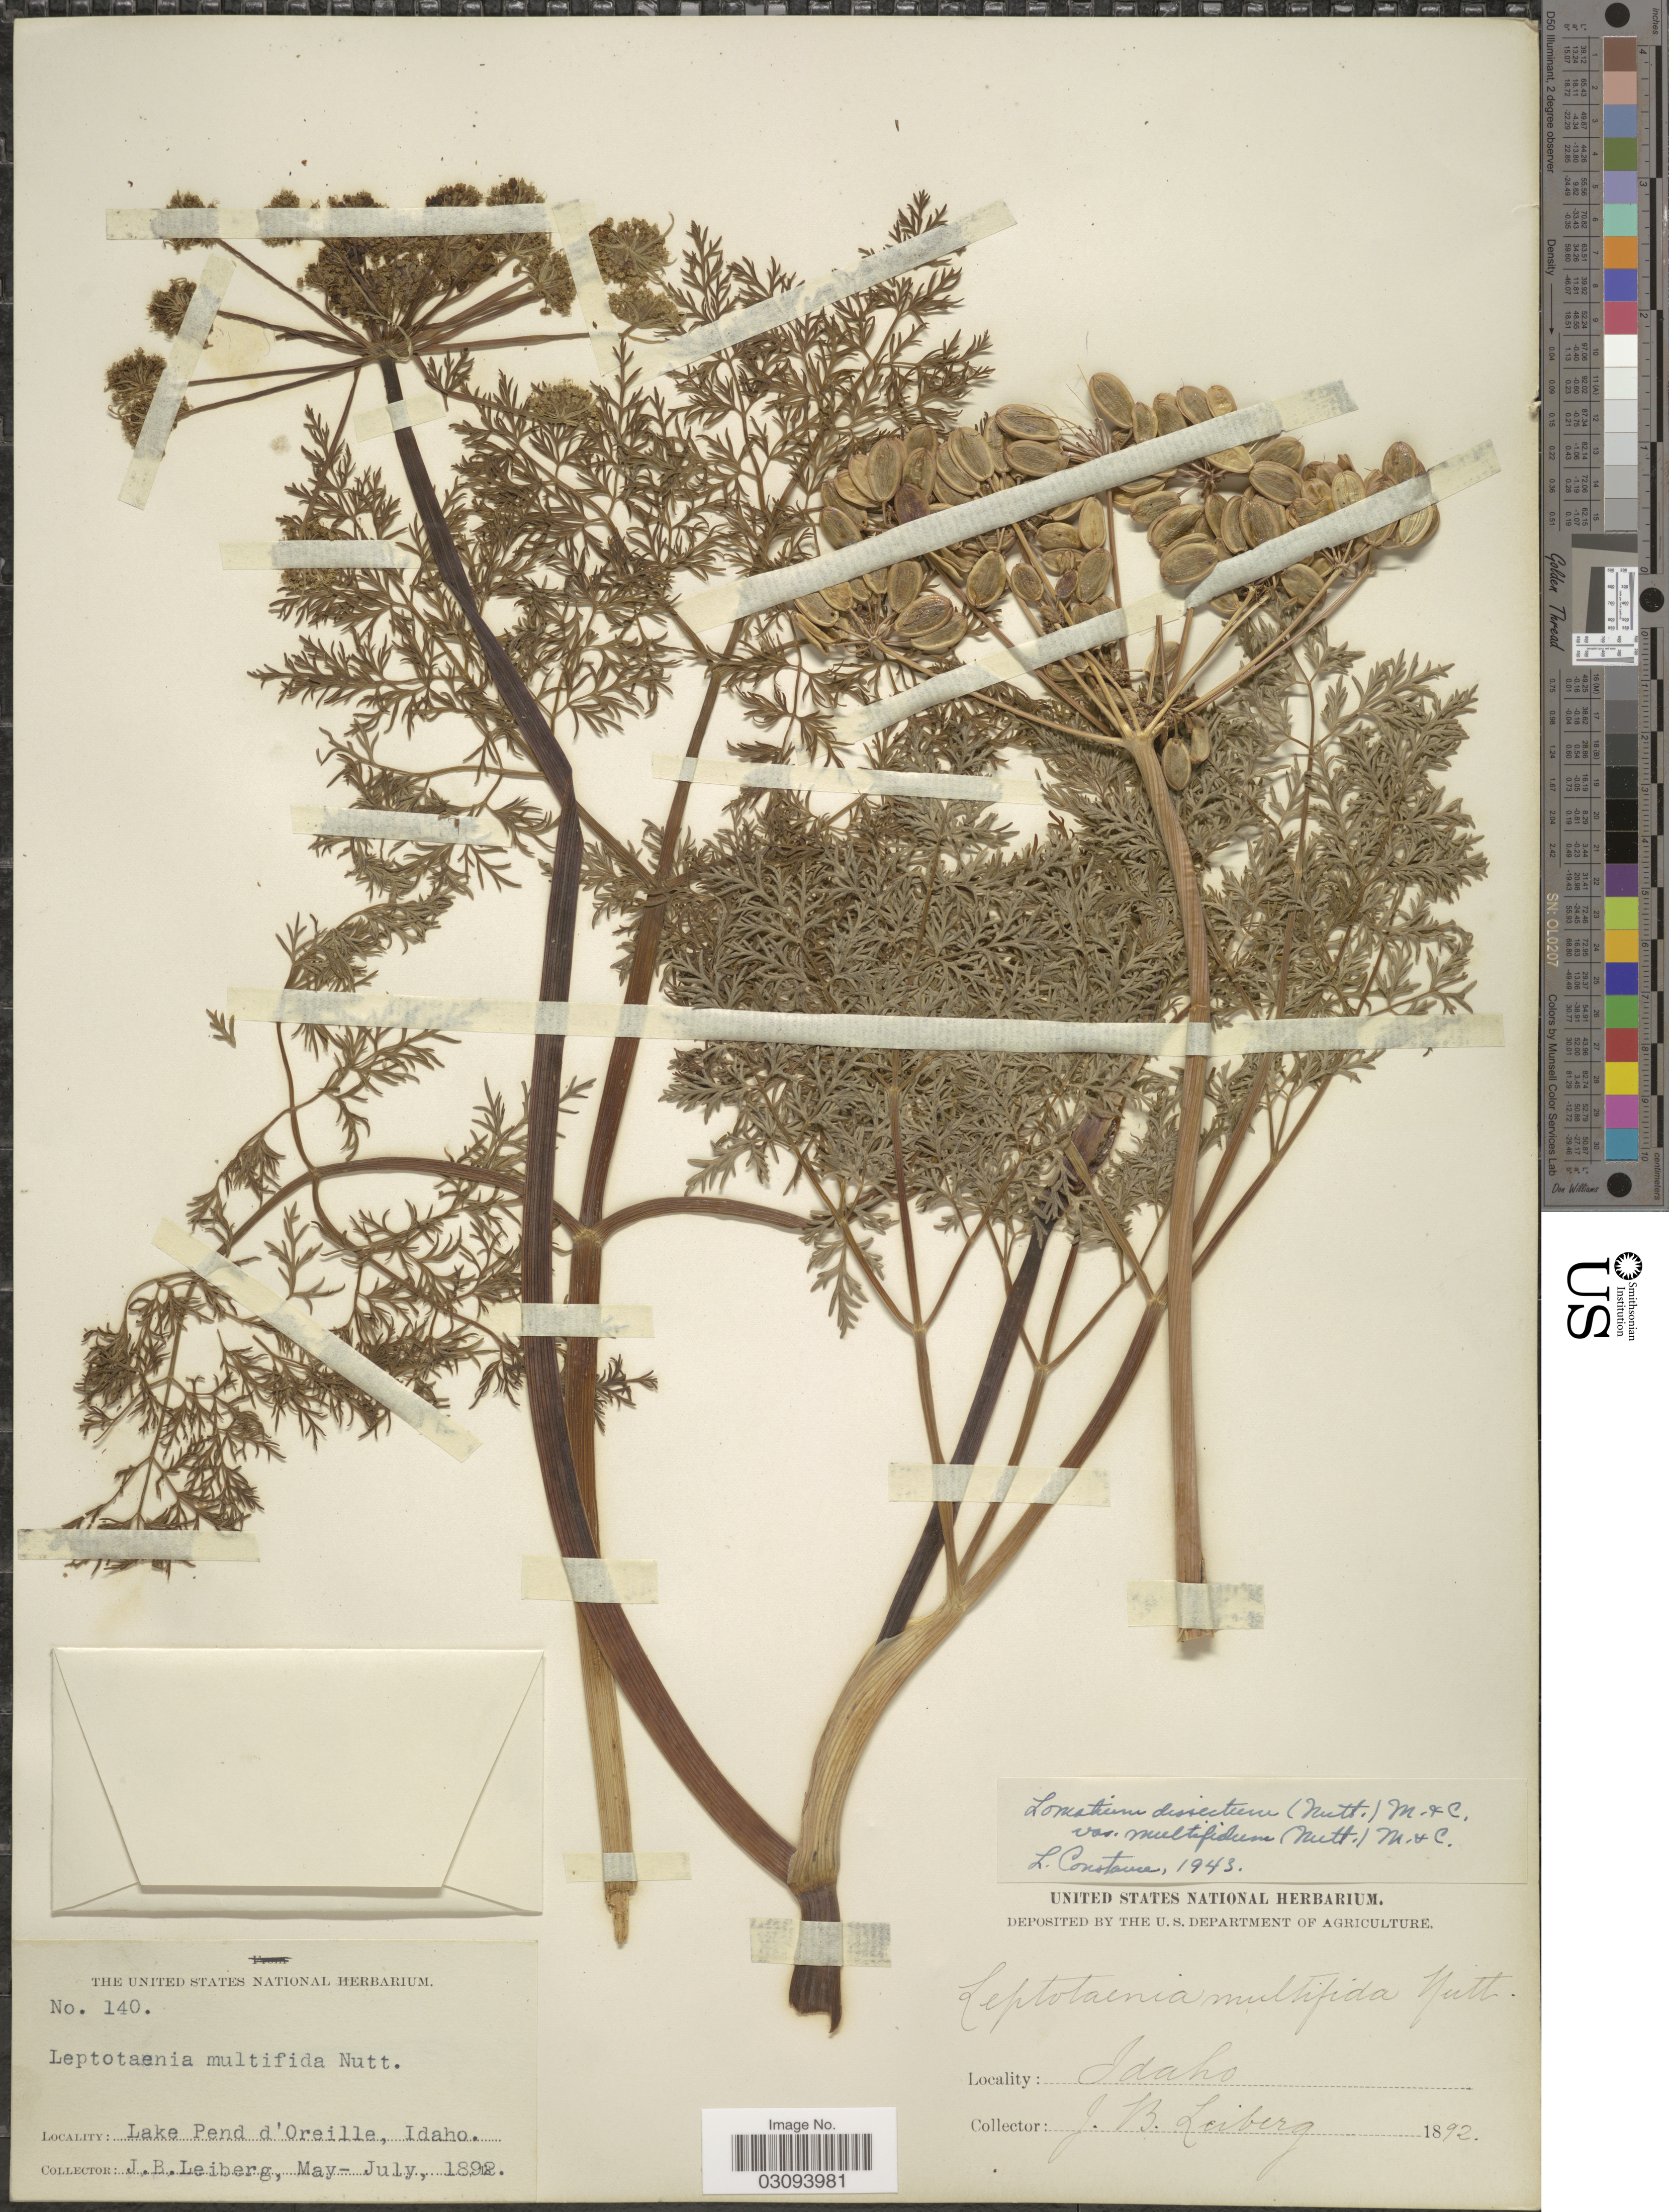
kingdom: Plantae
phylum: Tracheophyta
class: Magnoliopsida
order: Apiales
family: Apiaceae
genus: Lomatium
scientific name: Lomatium dissectum var. multifidum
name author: (Nutt.) Mathias & Constance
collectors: J. B. Leiberg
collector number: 140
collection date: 1892-05/1892-07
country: United States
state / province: Idaho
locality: Lake Pend d'Oreille.